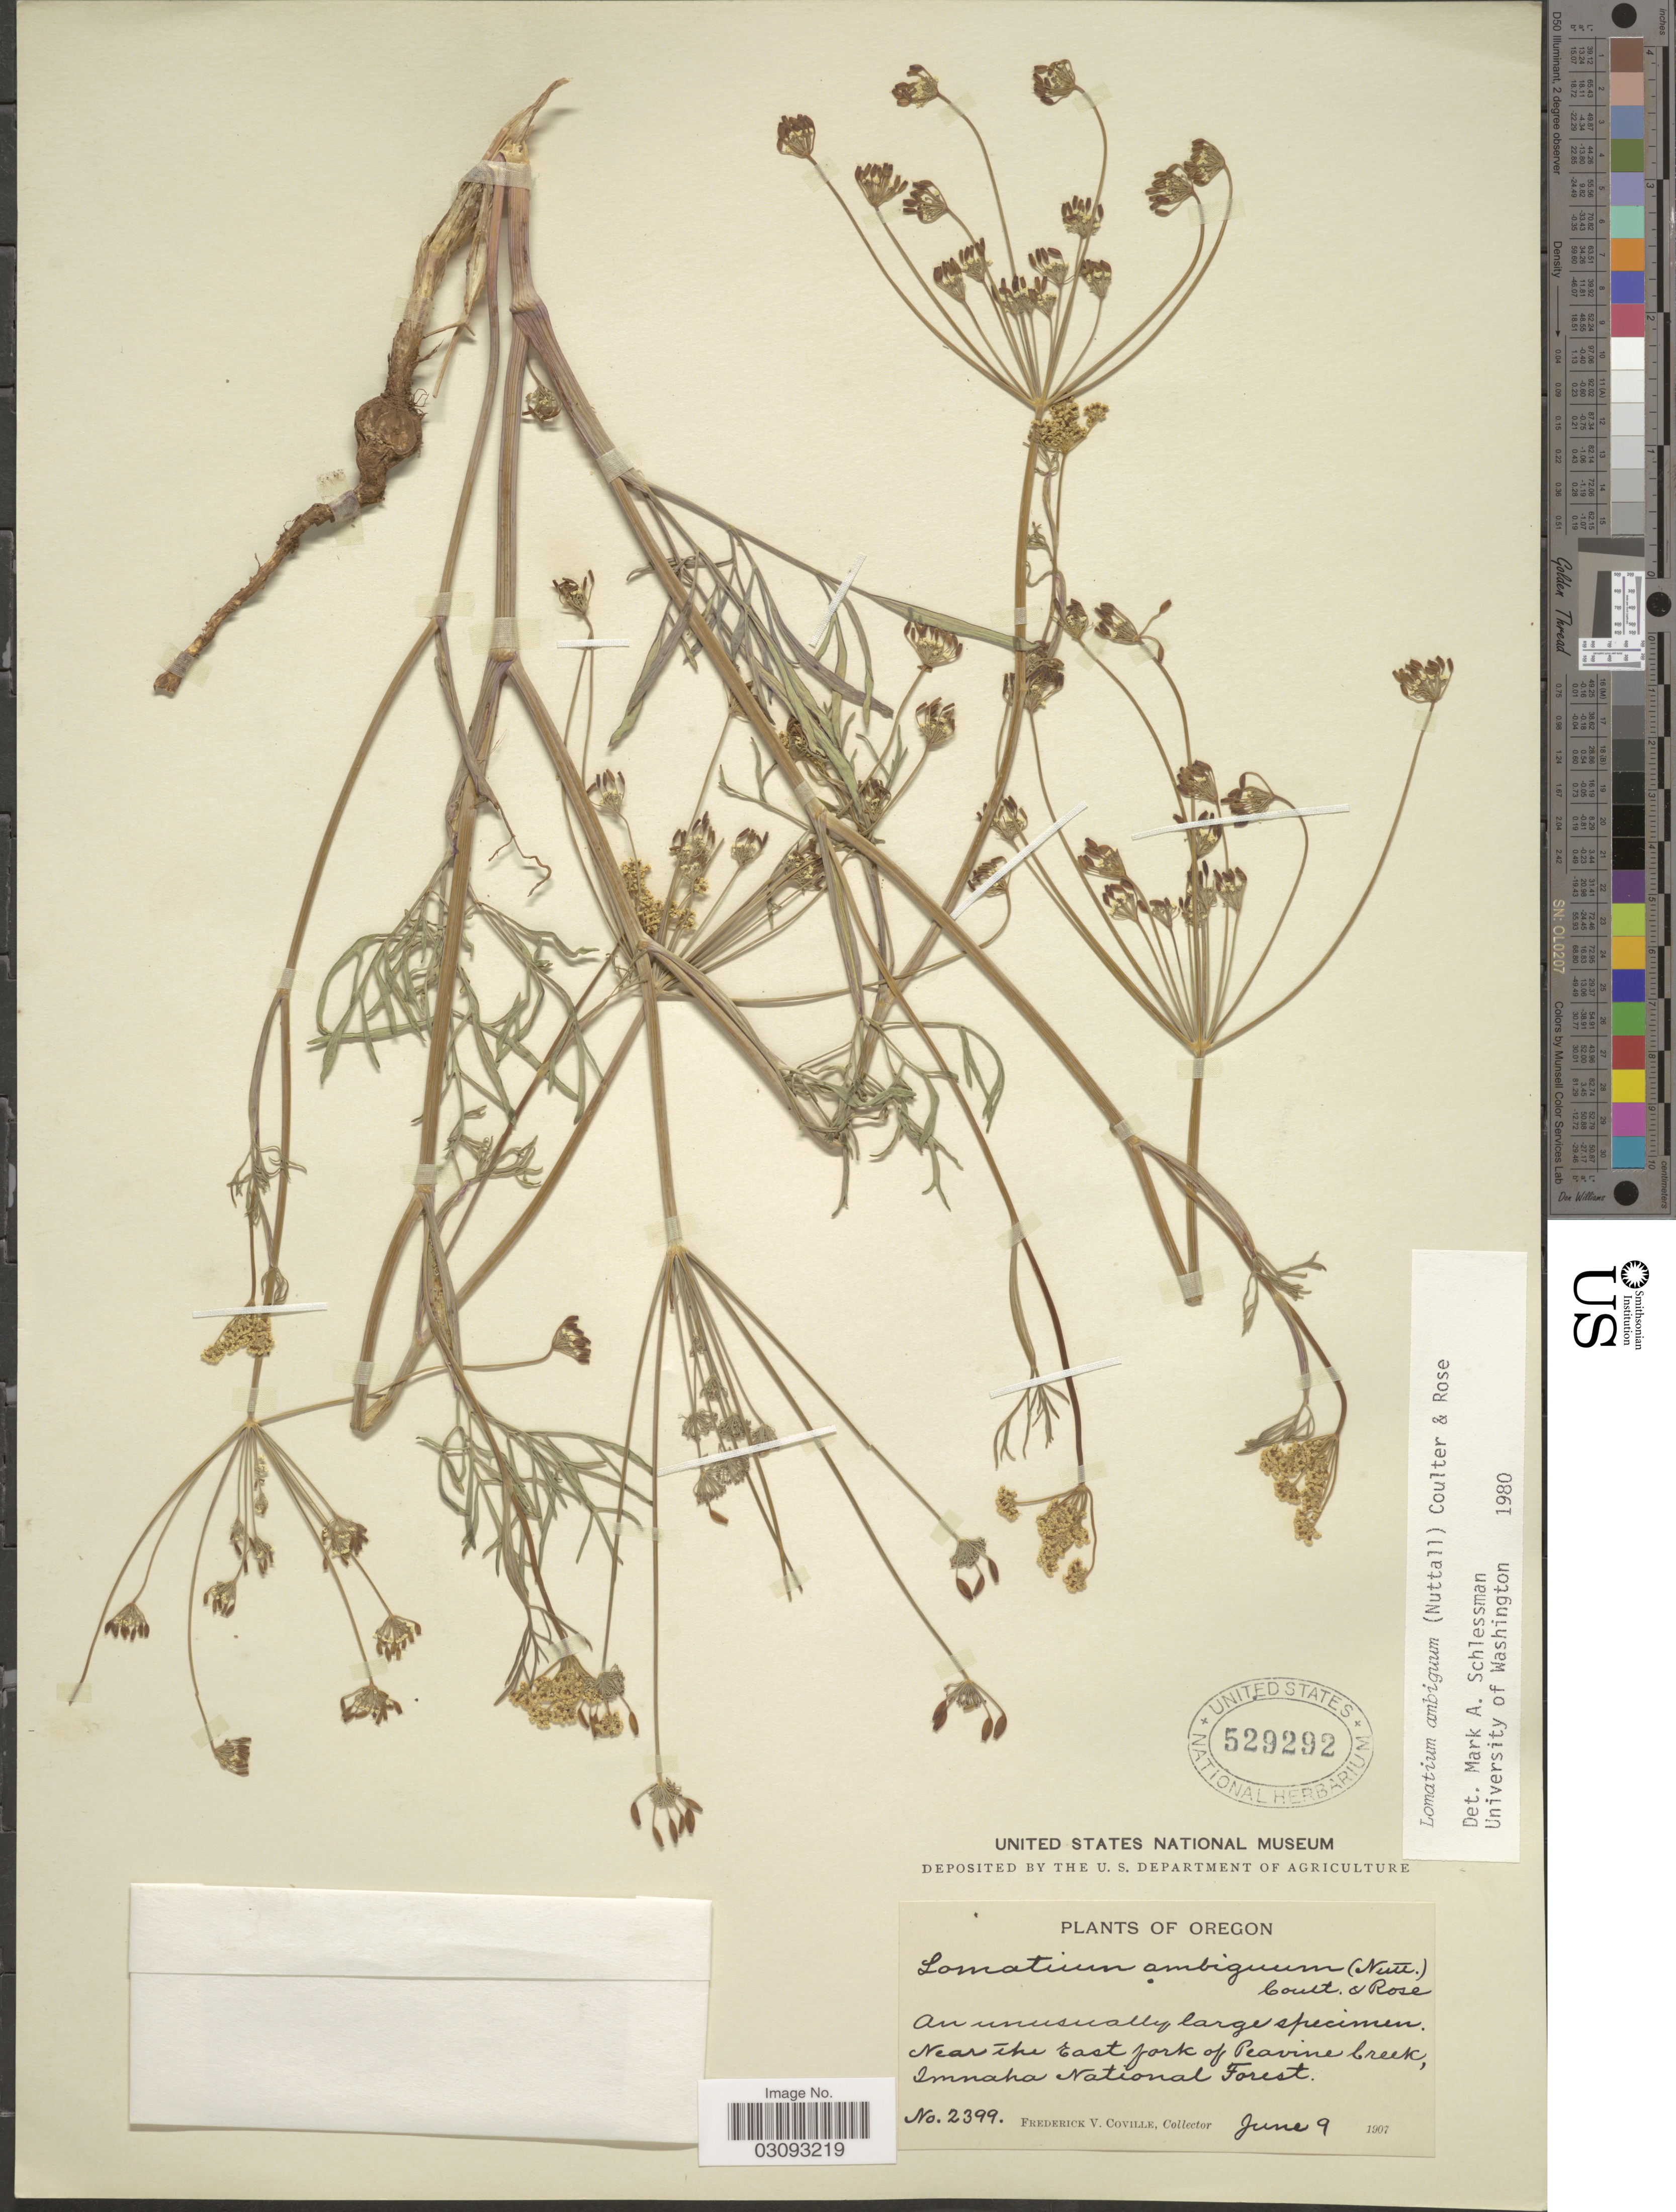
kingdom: Plantae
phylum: Tracheophyta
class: Magnoliopsida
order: Apiales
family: Apiaceae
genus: Lomatium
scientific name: Lomatium ambiguum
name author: (Nutt.) Coult. & Rose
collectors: F. V. Coville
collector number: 2399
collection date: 1907-06-09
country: United States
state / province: Oregon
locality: Near the East fork of Peavine Creek, Imnaha National Forest.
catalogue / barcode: US 529292